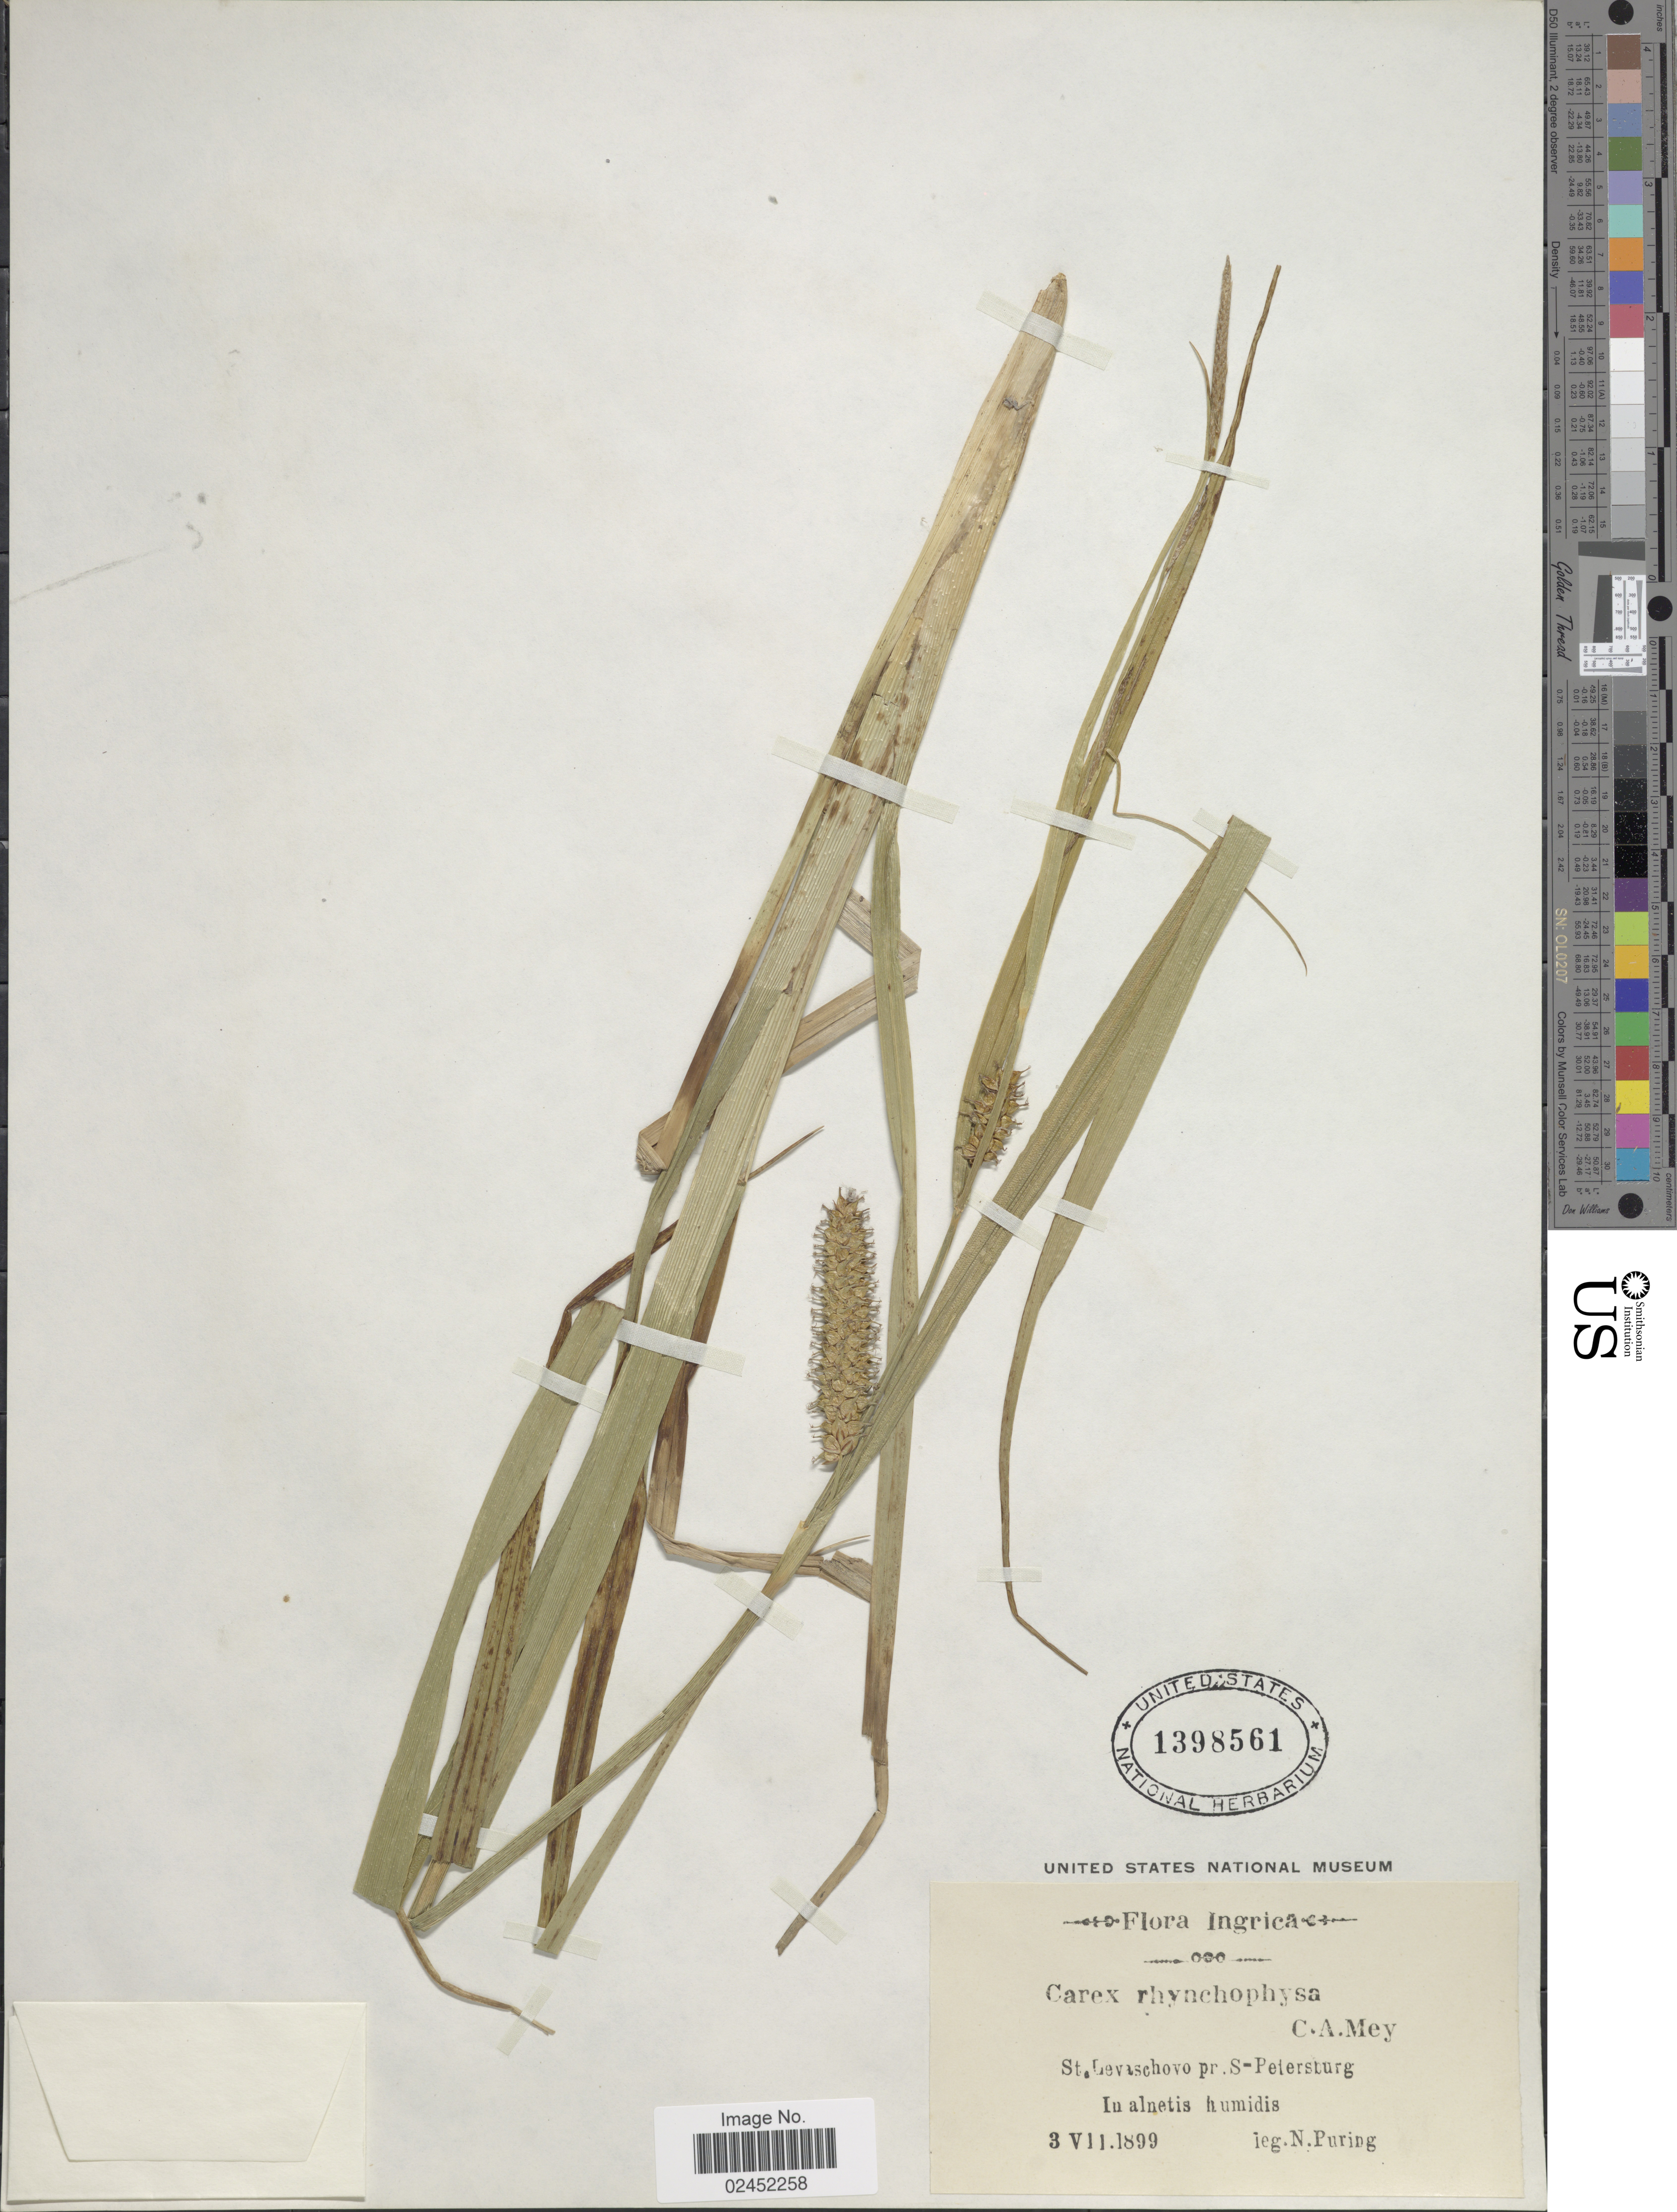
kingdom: Plantae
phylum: Tracheophyta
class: Liliopsida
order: Poales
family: Cyperaceae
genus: Carex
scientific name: Carex utriculata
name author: Boott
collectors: N. Puring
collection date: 1899-07-03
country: Russian Federation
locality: Ingrica. St. Levaschovo pr. S-Petersburg, In alnetis humidis.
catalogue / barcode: US 1398561